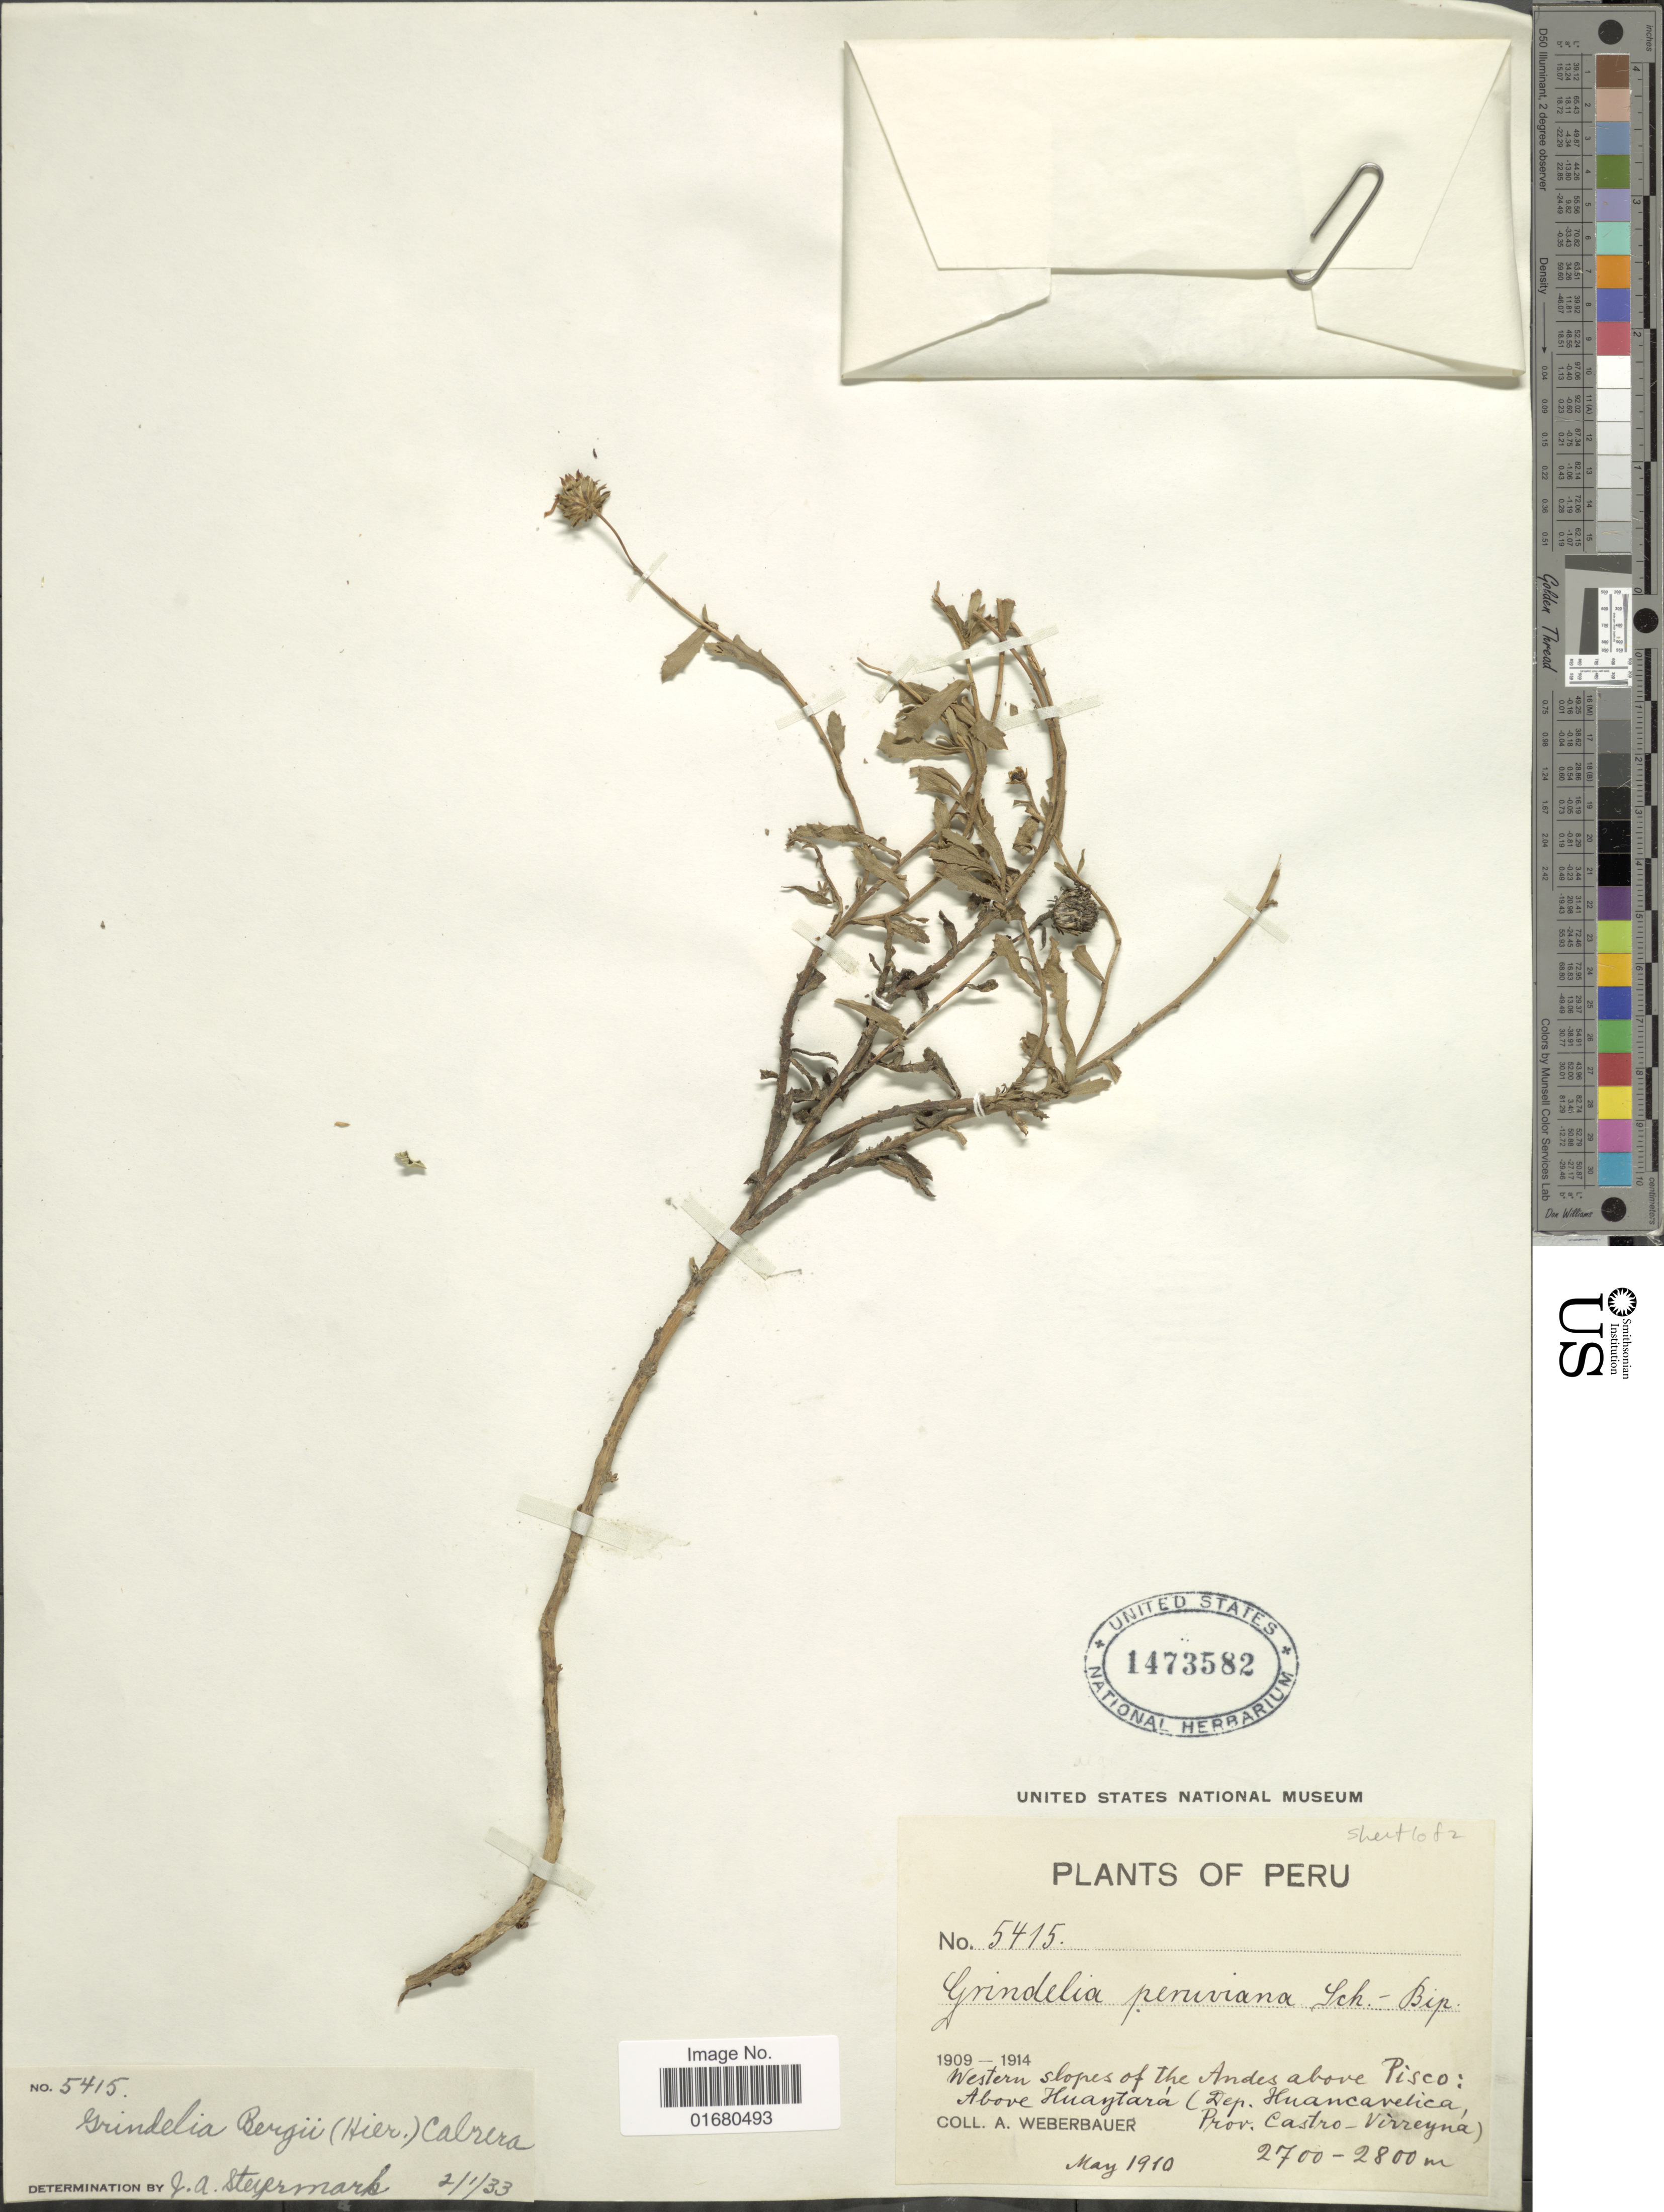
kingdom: Plantae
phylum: Tracheophyta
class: Magnoliopsida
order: Asterales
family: Asteraceae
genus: Grindelia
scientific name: Grindelia brachystephana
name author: Griseb.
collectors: A. Weberbauer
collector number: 5415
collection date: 1910-05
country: Peru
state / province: Huancavelica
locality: Western slopes of the Andes above Pisco: Above Huaytara (Dept. Huancavelica, Prov. Castro-Virreyna)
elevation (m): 2700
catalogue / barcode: US 1473582